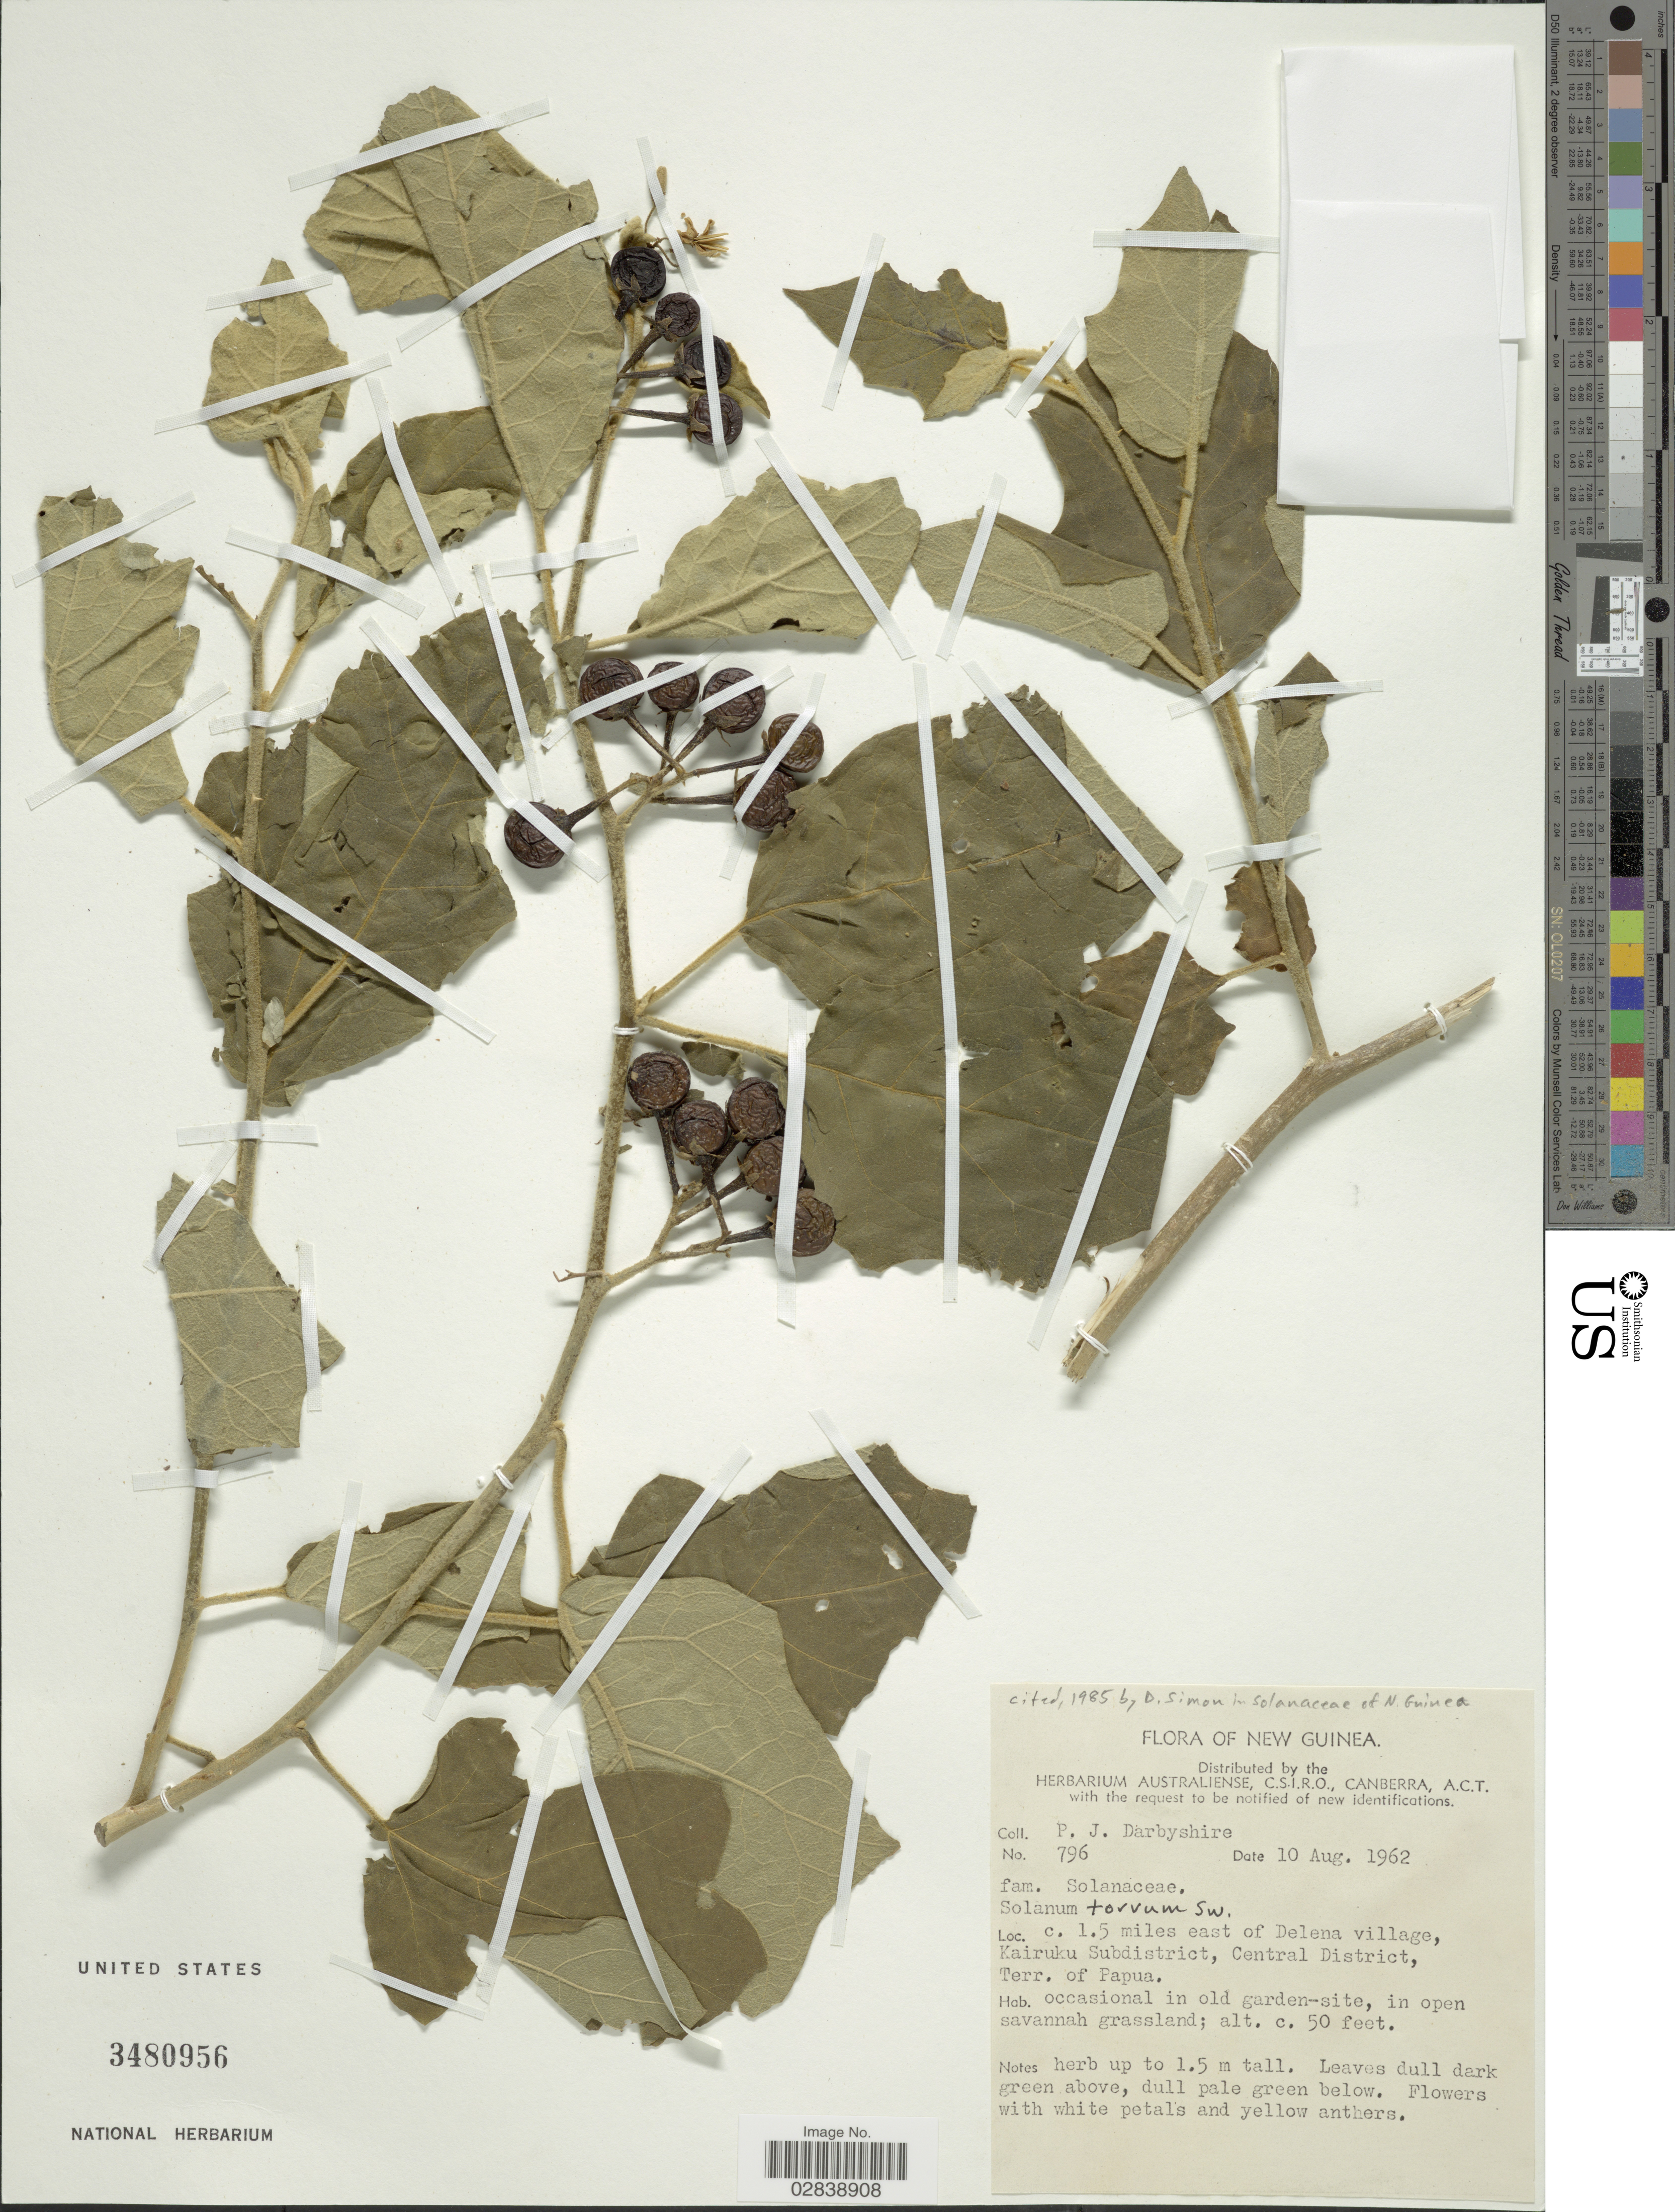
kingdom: Plantae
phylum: Tracheophyta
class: Magnoliopsida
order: Solanales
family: Solanaceae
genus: Solanum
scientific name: Solanum torvum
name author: Sw.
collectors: P. Darbyshire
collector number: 796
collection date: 1962-08-10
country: Papua New Guinea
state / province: Central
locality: New Guinea, c. 1.5 miles east of Delena village, Kairuku Subdistrict, Central District, Terr. of Papua.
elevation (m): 15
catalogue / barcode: US 3480956